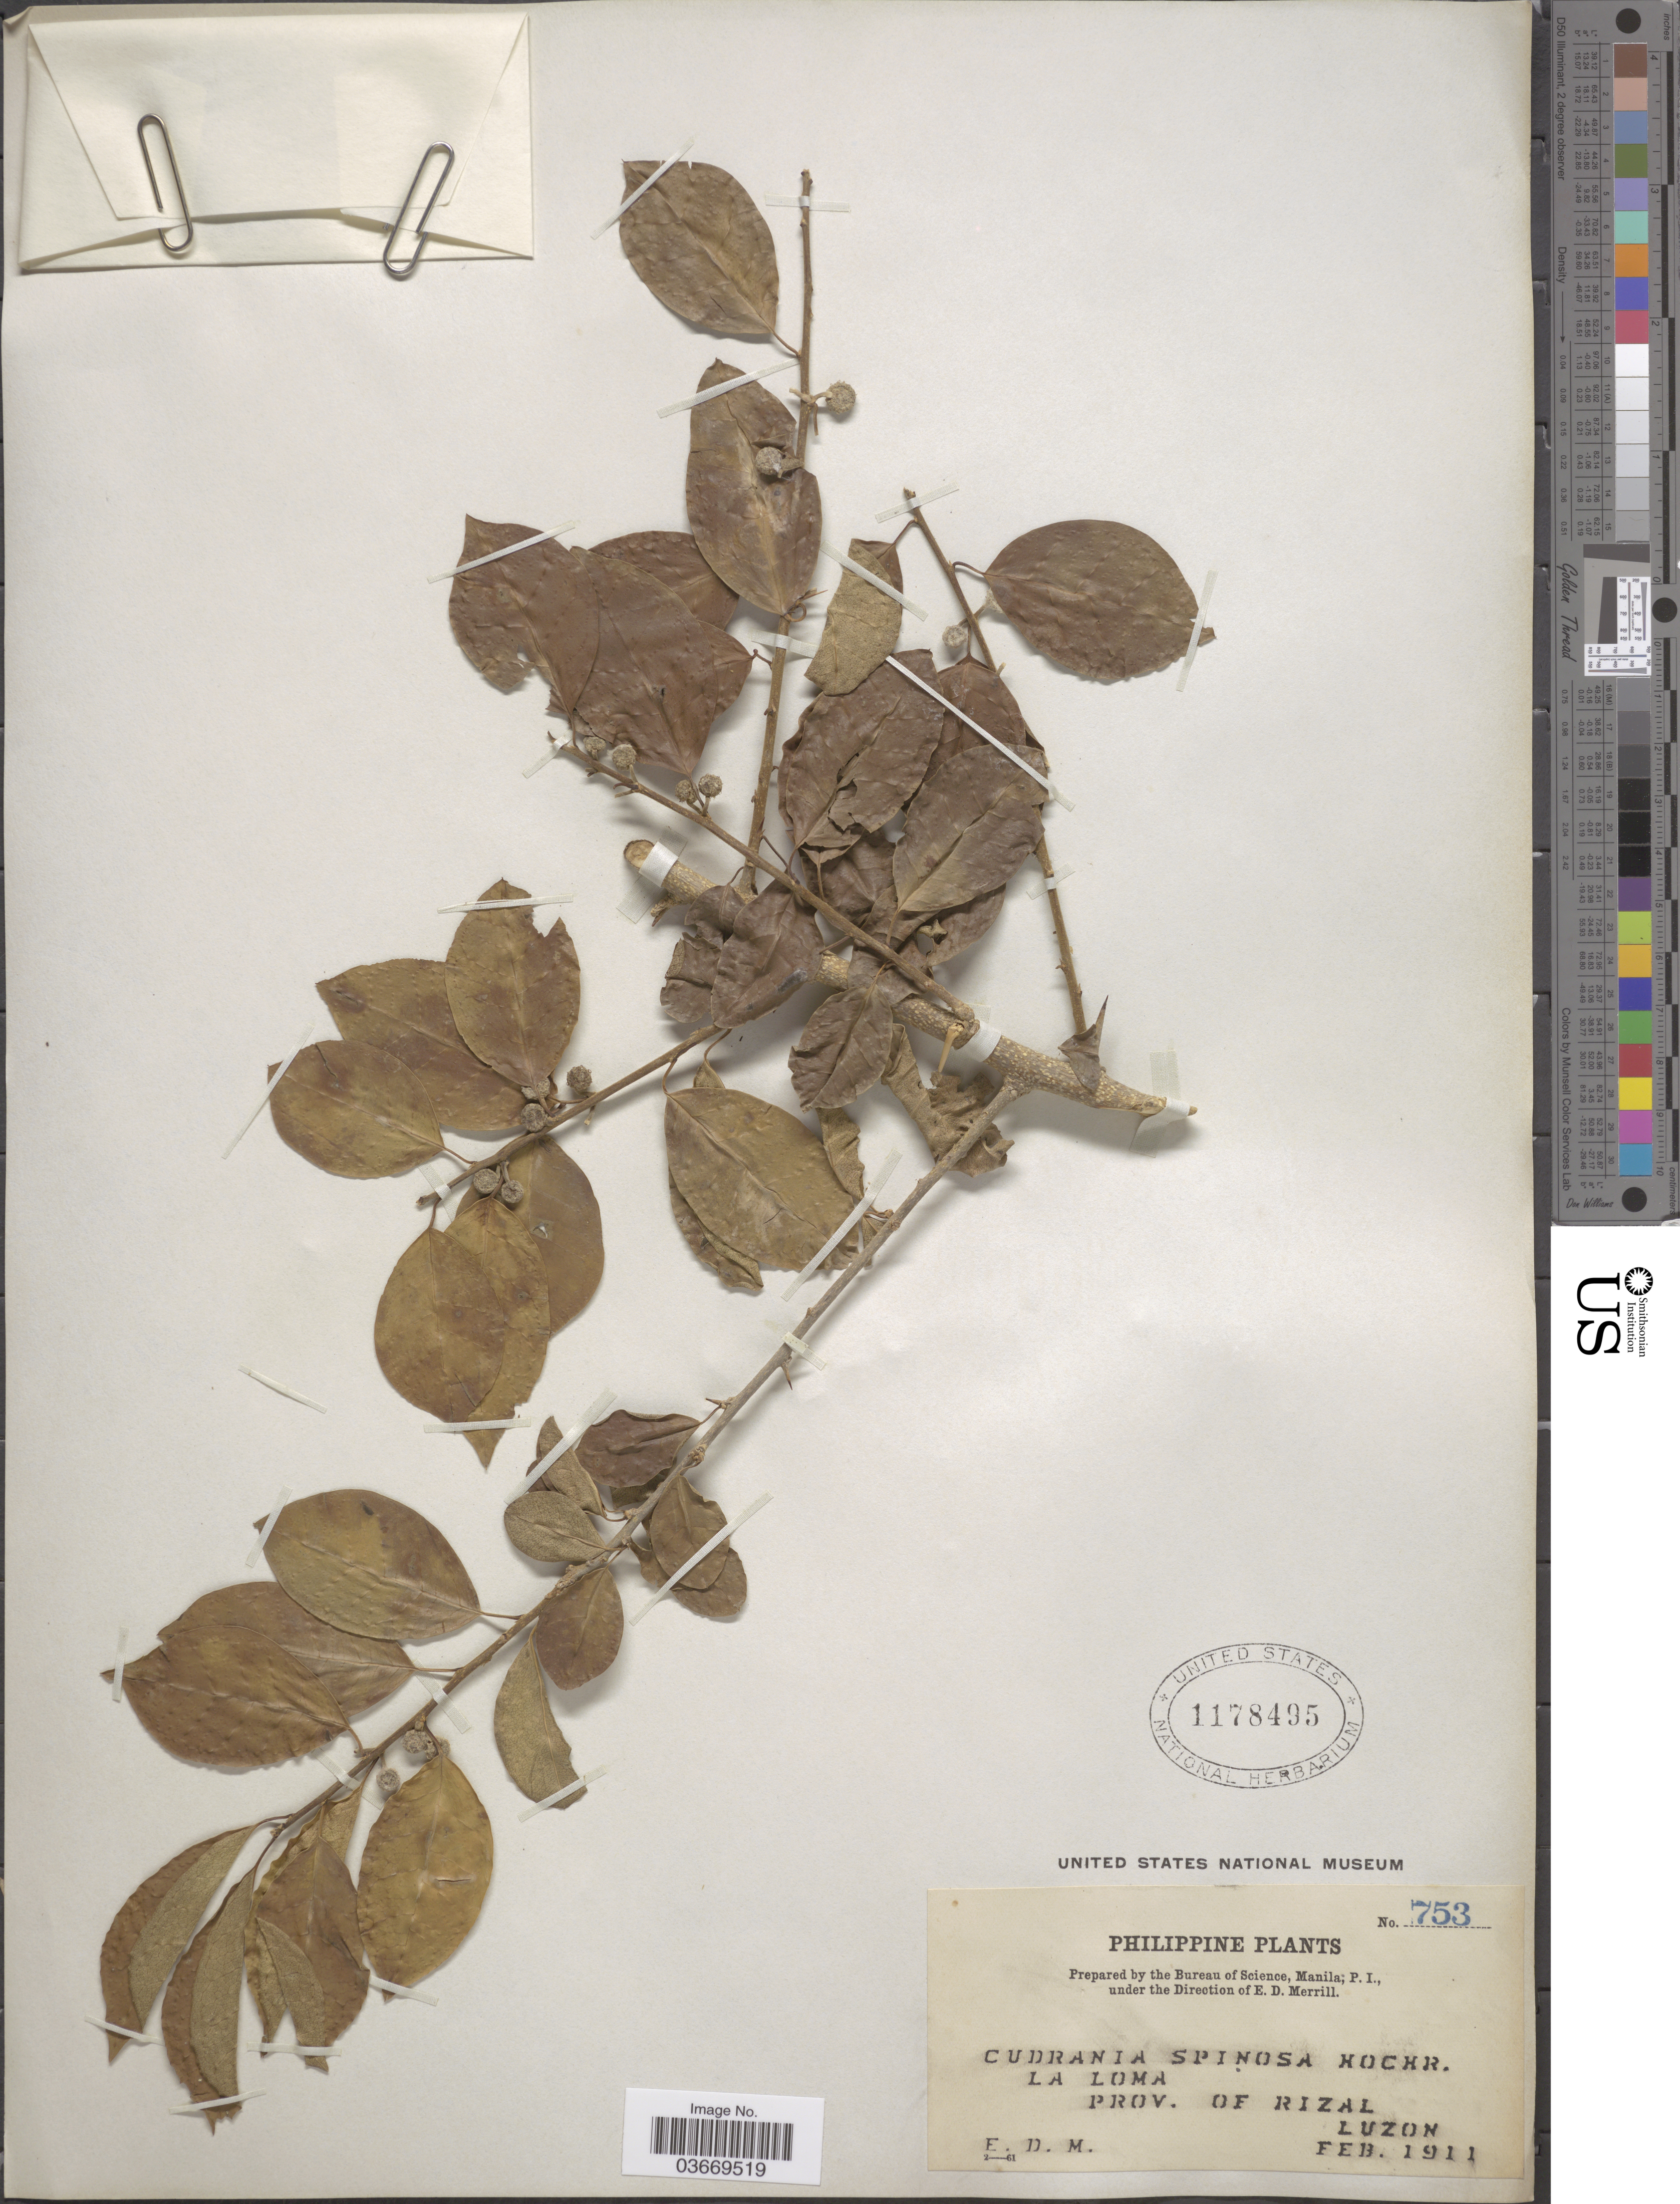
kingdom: Plantae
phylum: Tracheophyta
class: Magnoliopsida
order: Rosales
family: Moraceae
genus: Maclura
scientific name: Maclura cochinchinensis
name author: (Lour.) Corner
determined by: Strong, Mark T., (BOT), Smithsonian Institution - National Museum of Natural History (UNITED STATES)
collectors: E. D. Merrill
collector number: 753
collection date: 1911-02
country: Philippines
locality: La Loma, Prov. of Rizal, Luzon.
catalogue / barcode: US 1178495